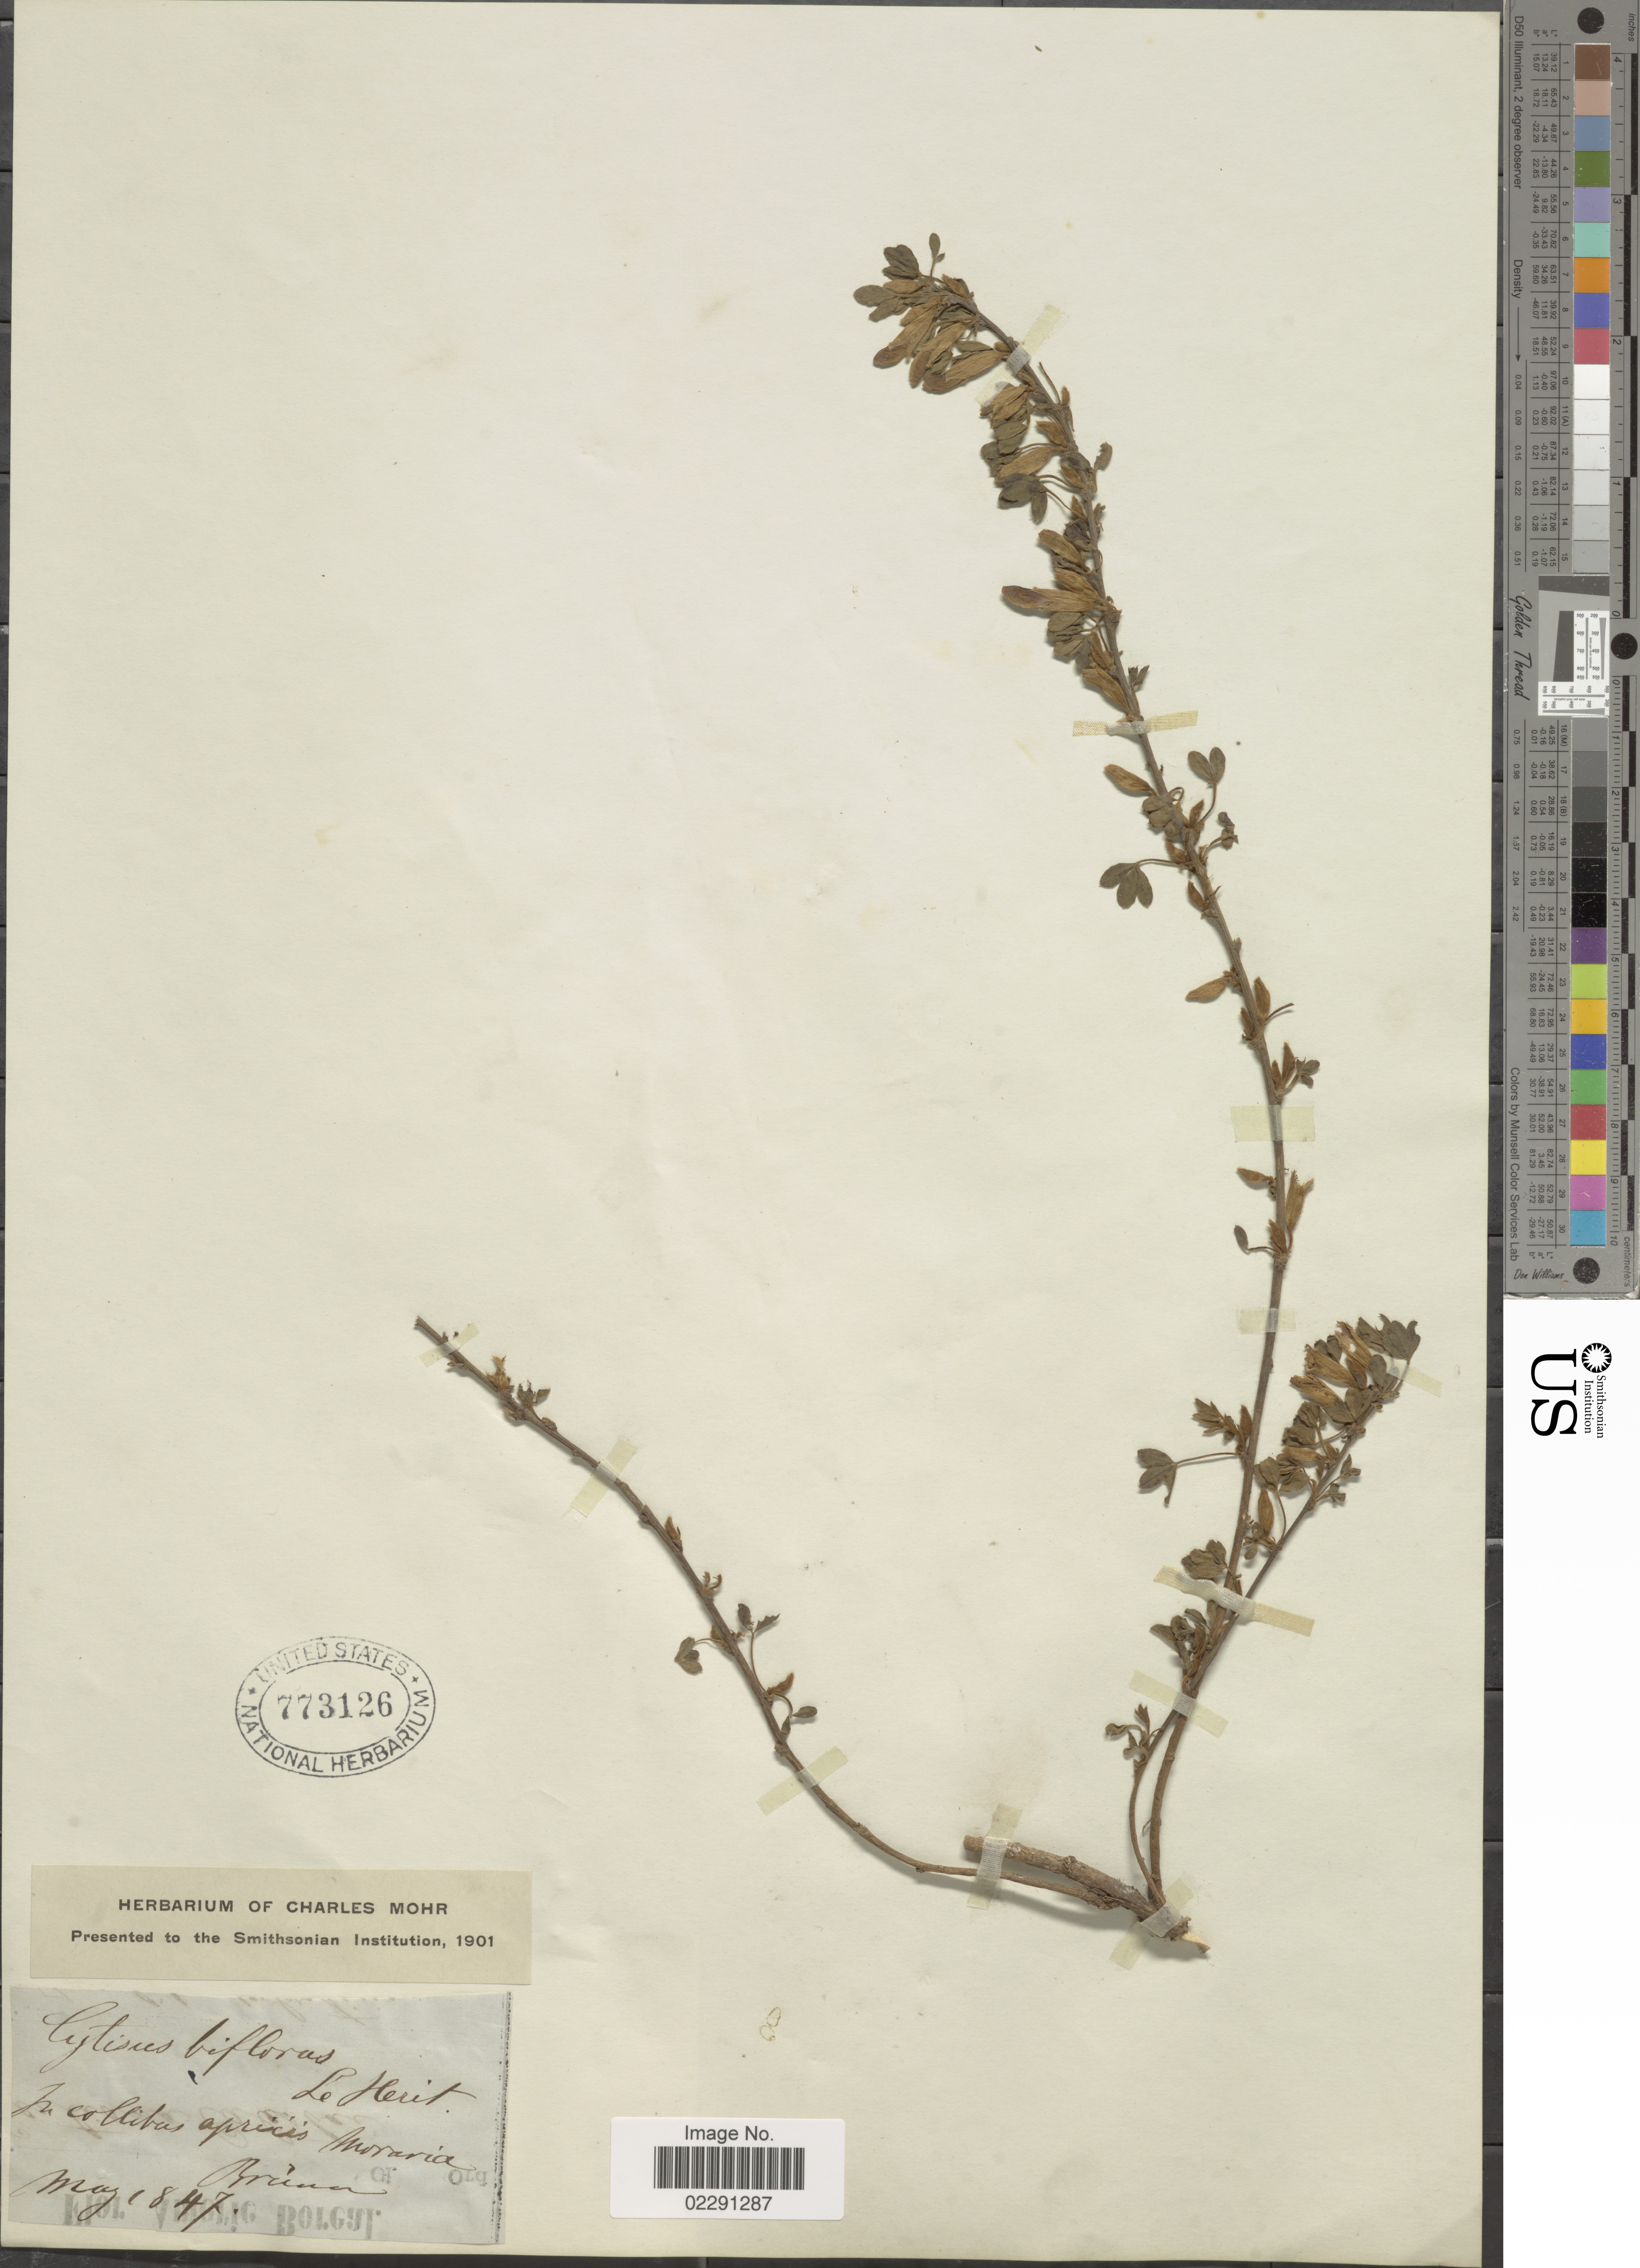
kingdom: Plantae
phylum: Tracheophyta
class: Magnoliopsida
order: Fabales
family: Fabaceae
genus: Cytisus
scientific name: Cytisus ratisbonensis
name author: Schaeff.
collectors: Bruna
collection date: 1847-05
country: Czechia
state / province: Moravian-Silesian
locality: In collibus apricis Moravia. [interpreted]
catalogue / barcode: US 773126